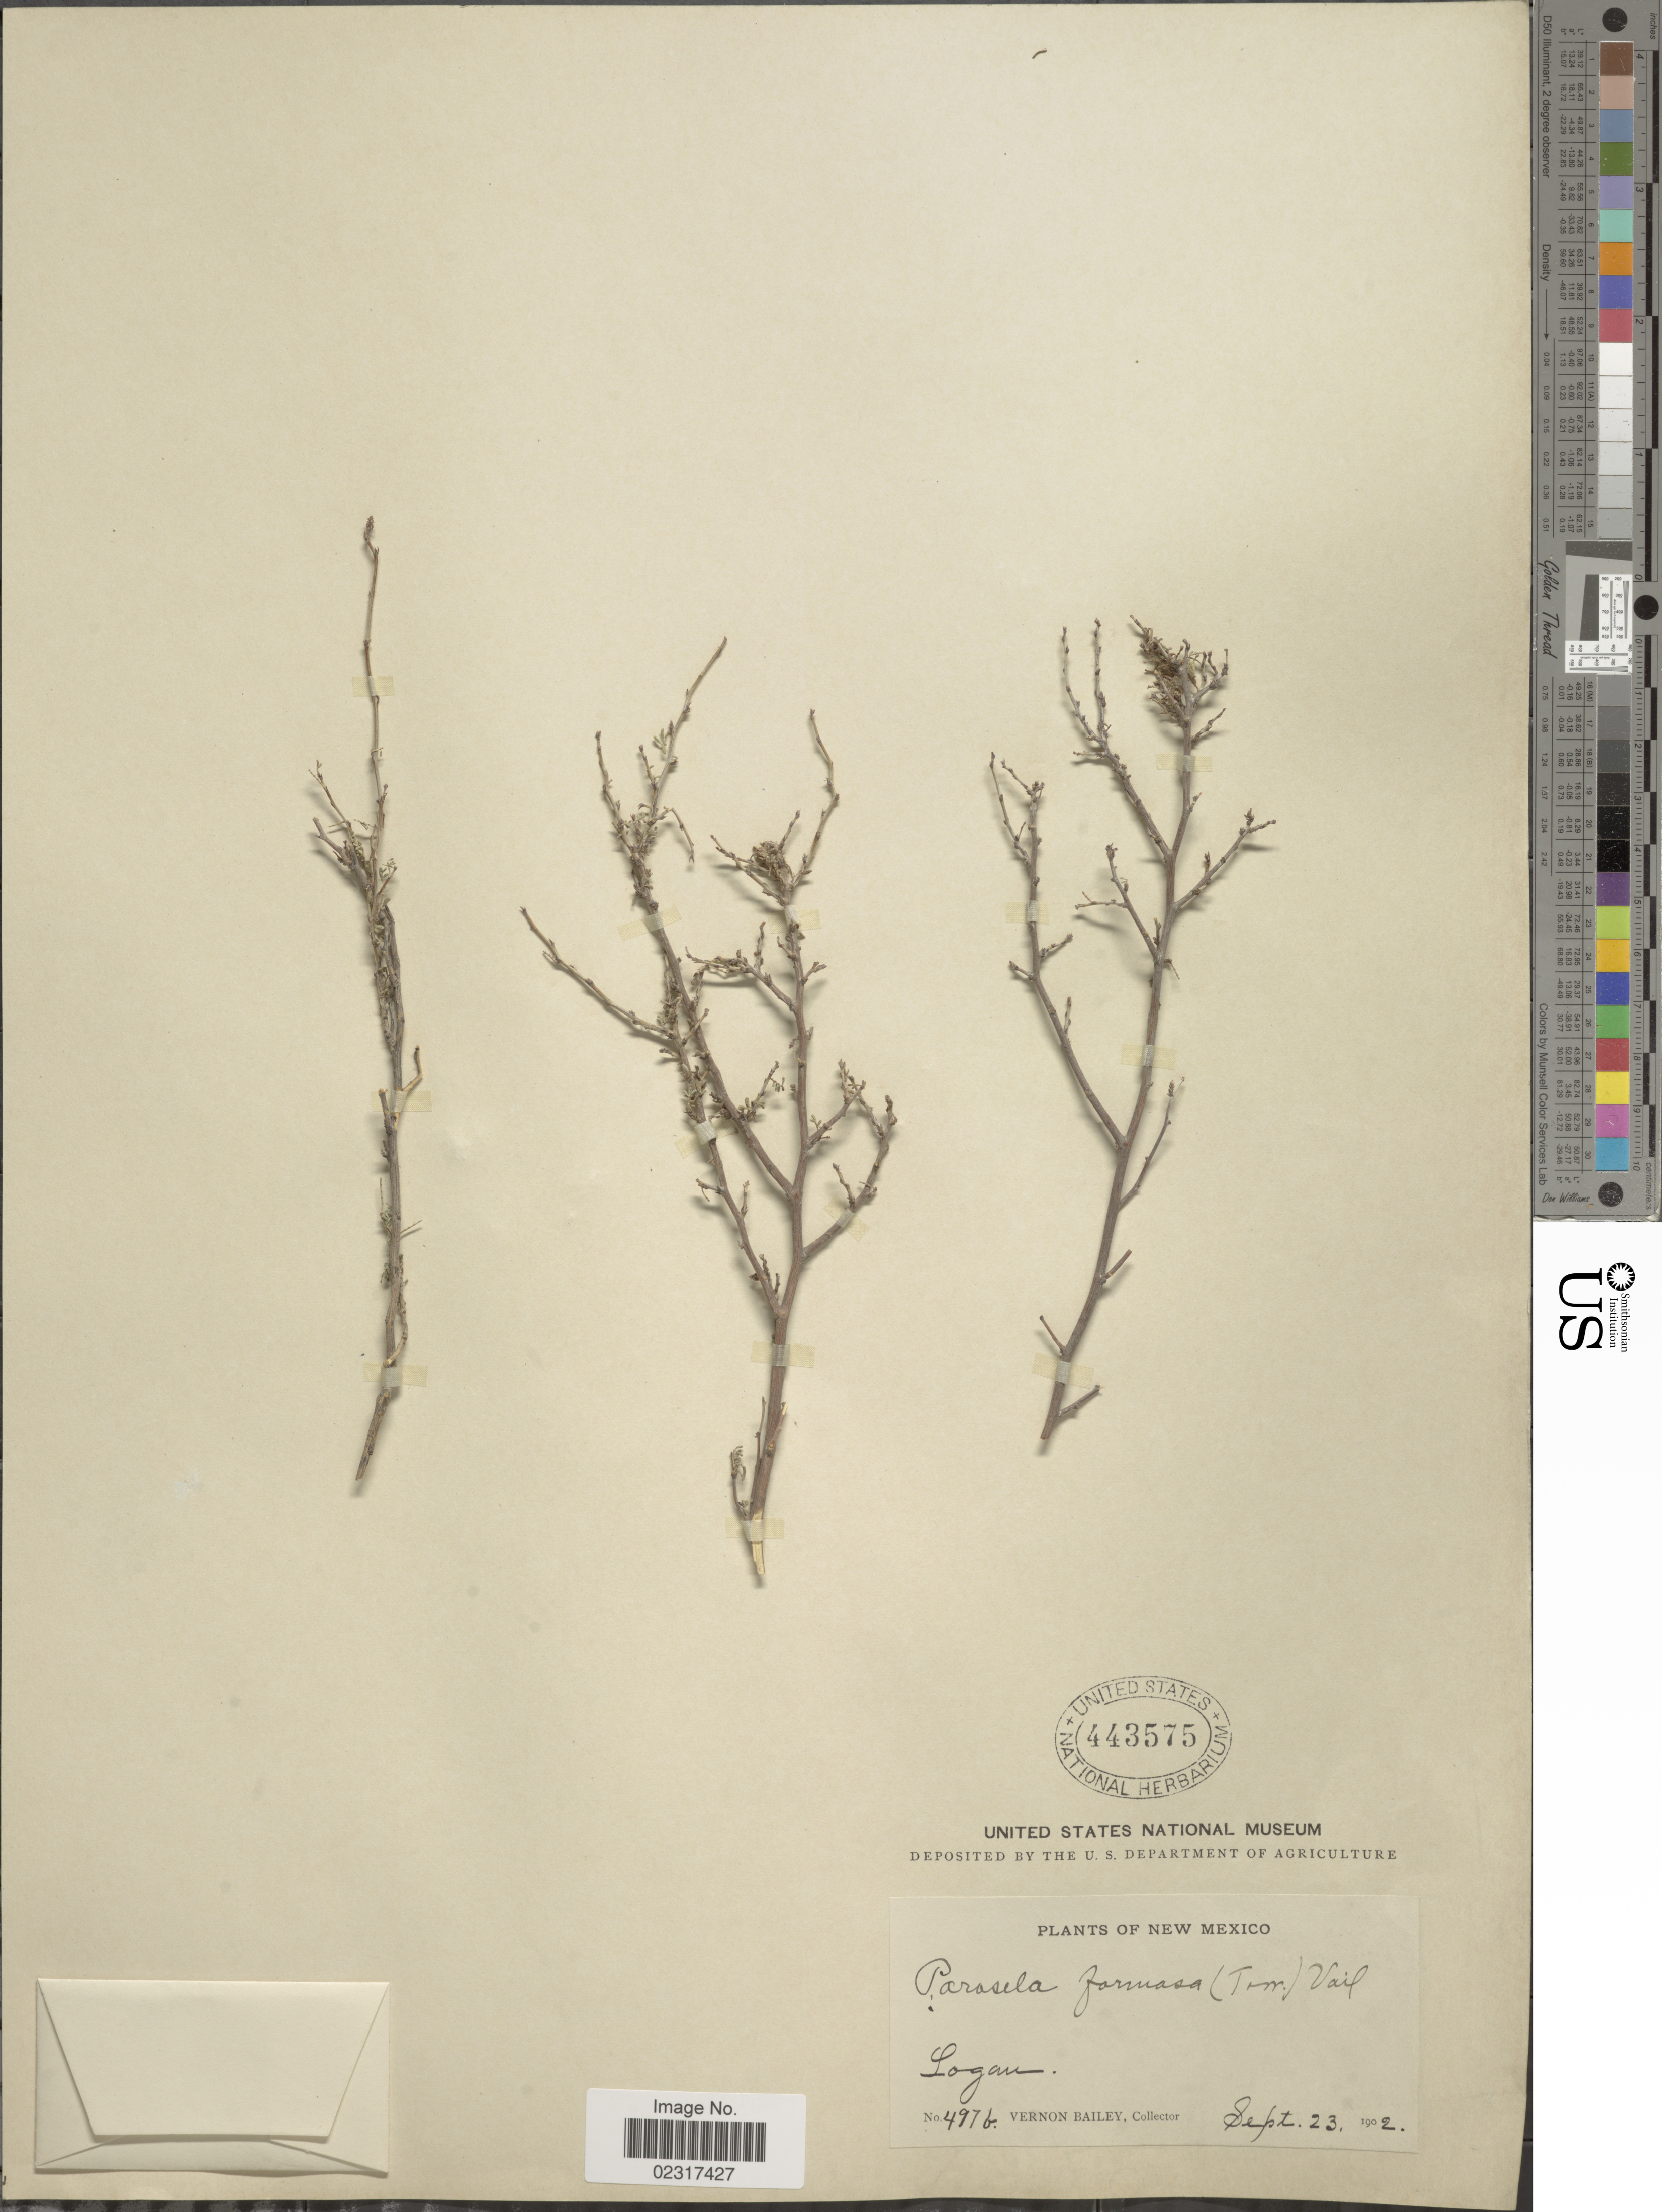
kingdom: Plantae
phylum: Tracheophyta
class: Magnoliopsida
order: Fabales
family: Fabaceae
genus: Dalea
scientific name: Dalea formosa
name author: Torr.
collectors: V. O. Bailey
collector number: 497b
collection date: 1902-09-23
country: United States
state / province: New Mexico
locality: Logan.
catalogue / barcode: US 443575